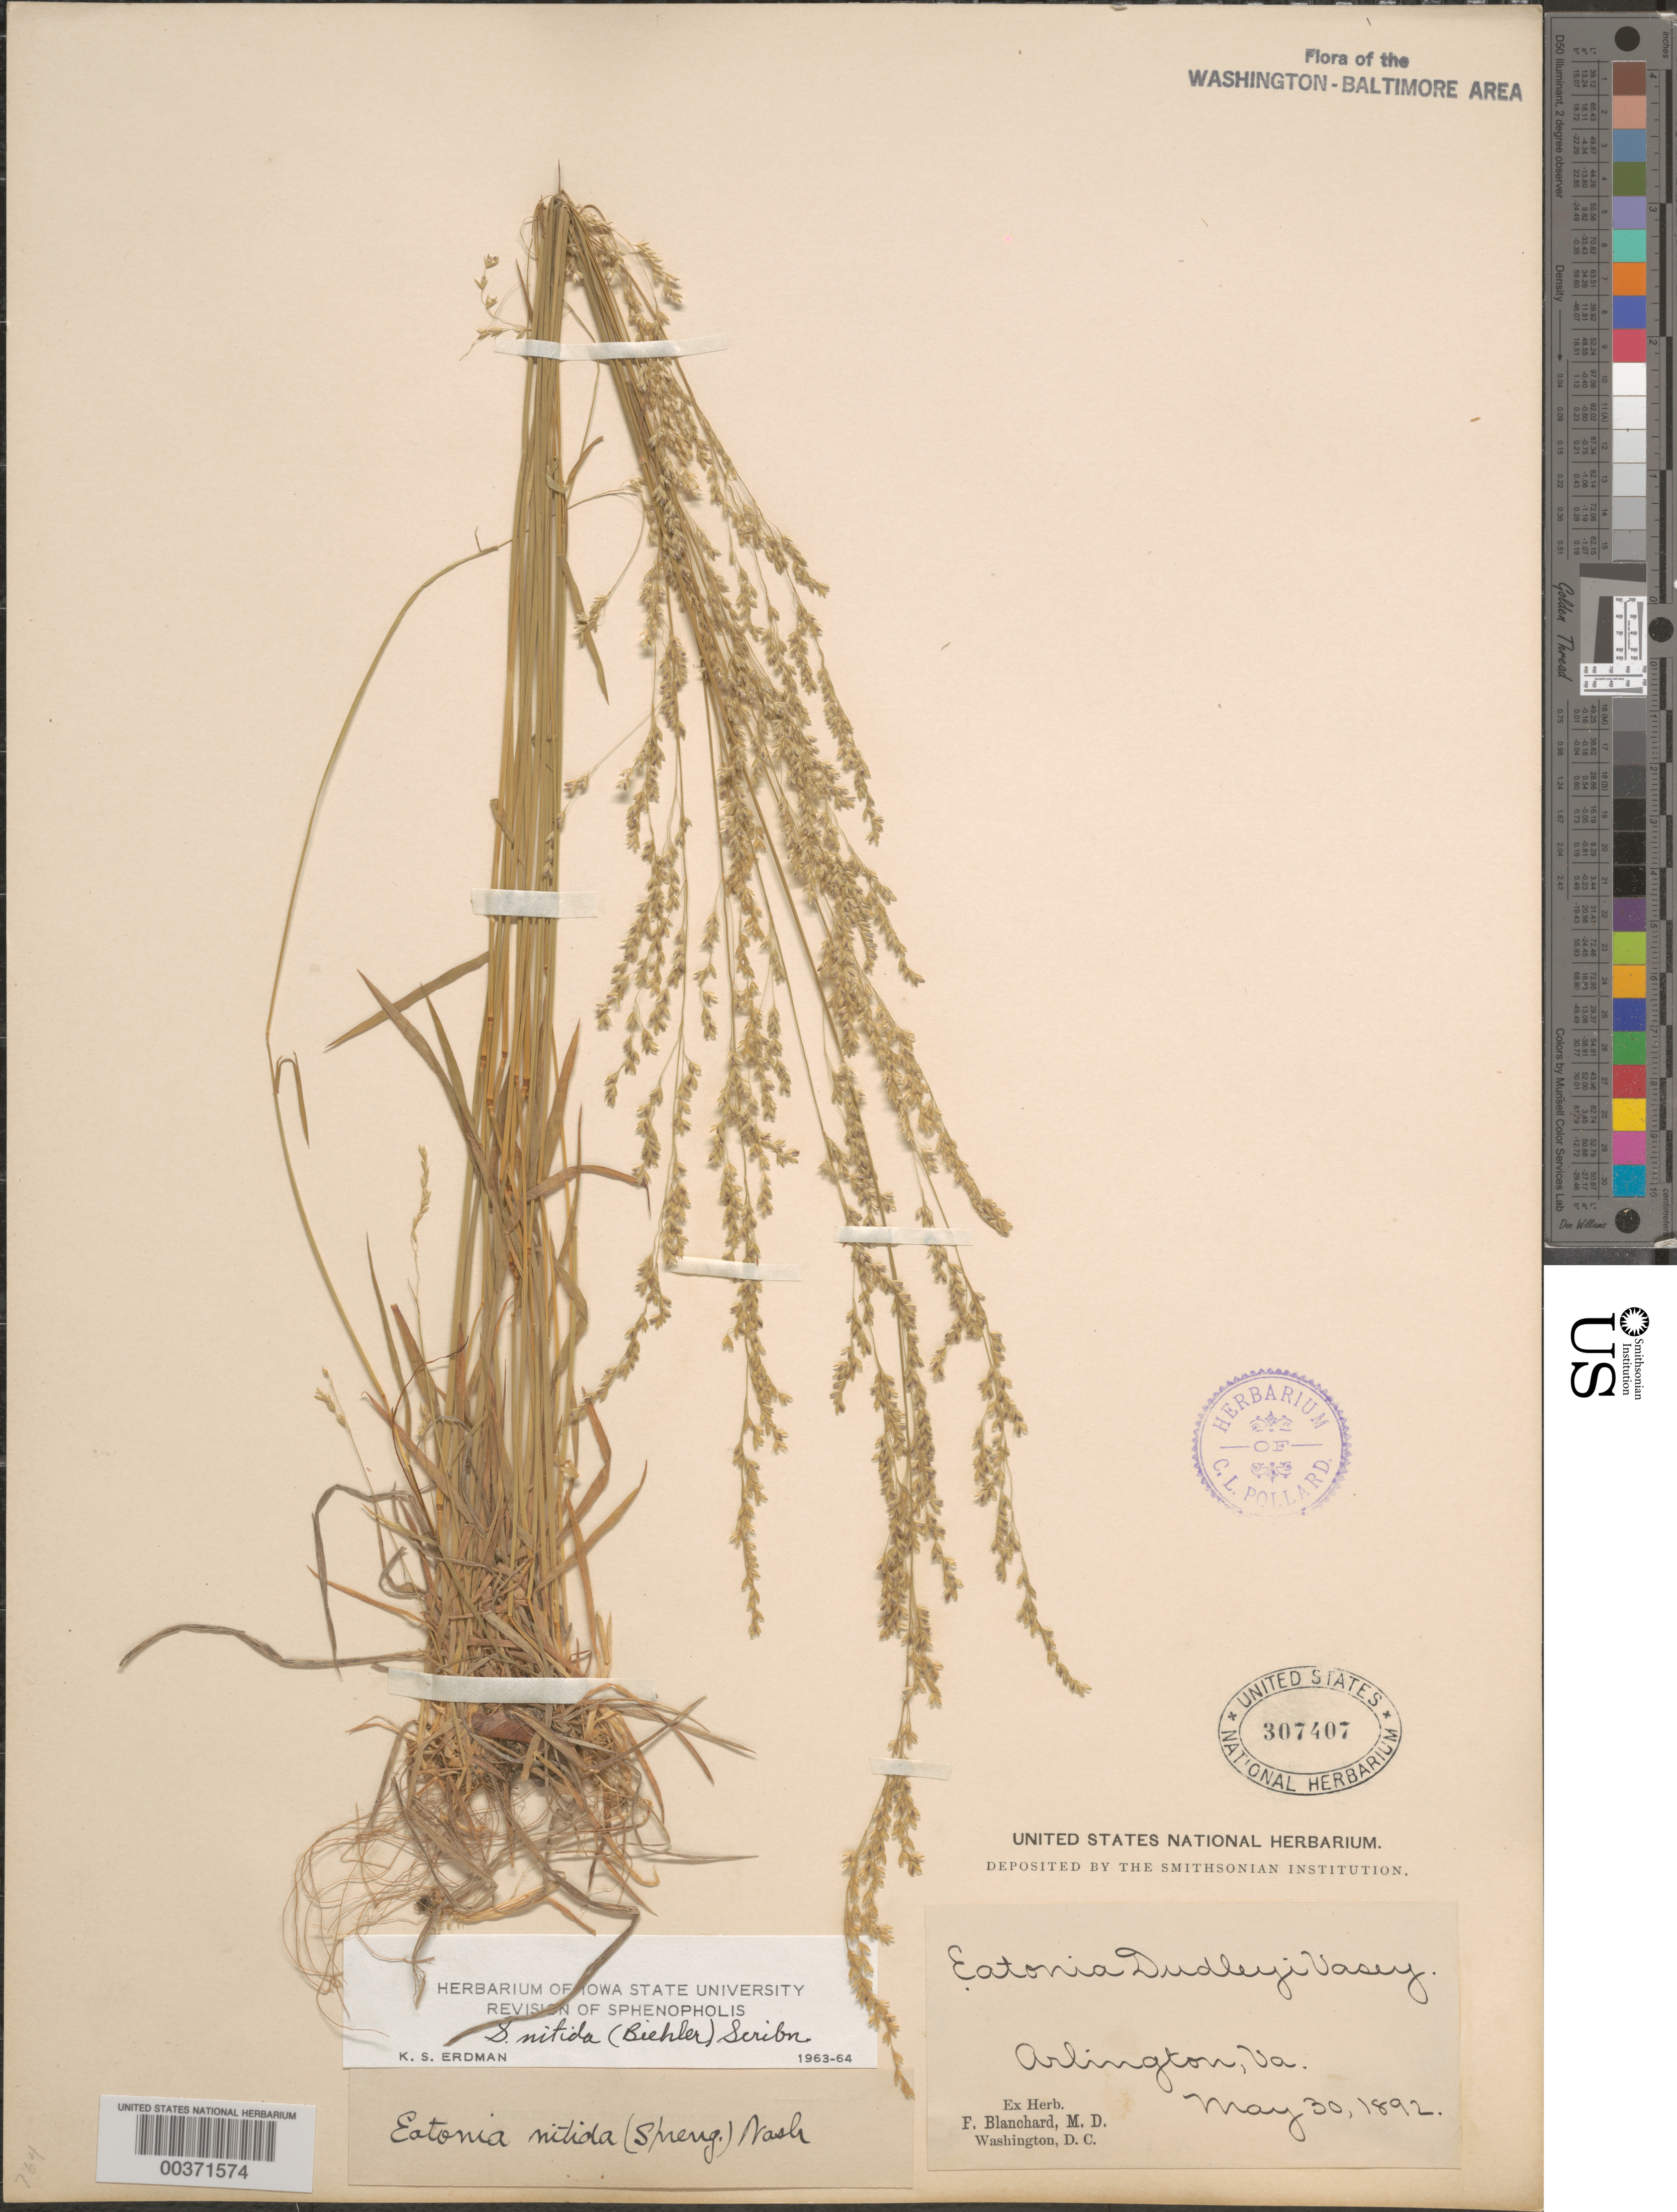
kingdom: Plantae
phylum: Tracheophyta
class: Liliopsida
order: Poales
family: Poaceae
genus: Sphenopholis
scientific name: Sphenopholis nitida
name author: (Biehler) Scribn.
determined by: Erdman, K. S.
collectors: F. Blanchard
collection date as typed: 30 May 1892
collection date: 1892-05-30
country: United States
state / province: Virginia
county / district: Arlington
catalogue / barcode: US 307407